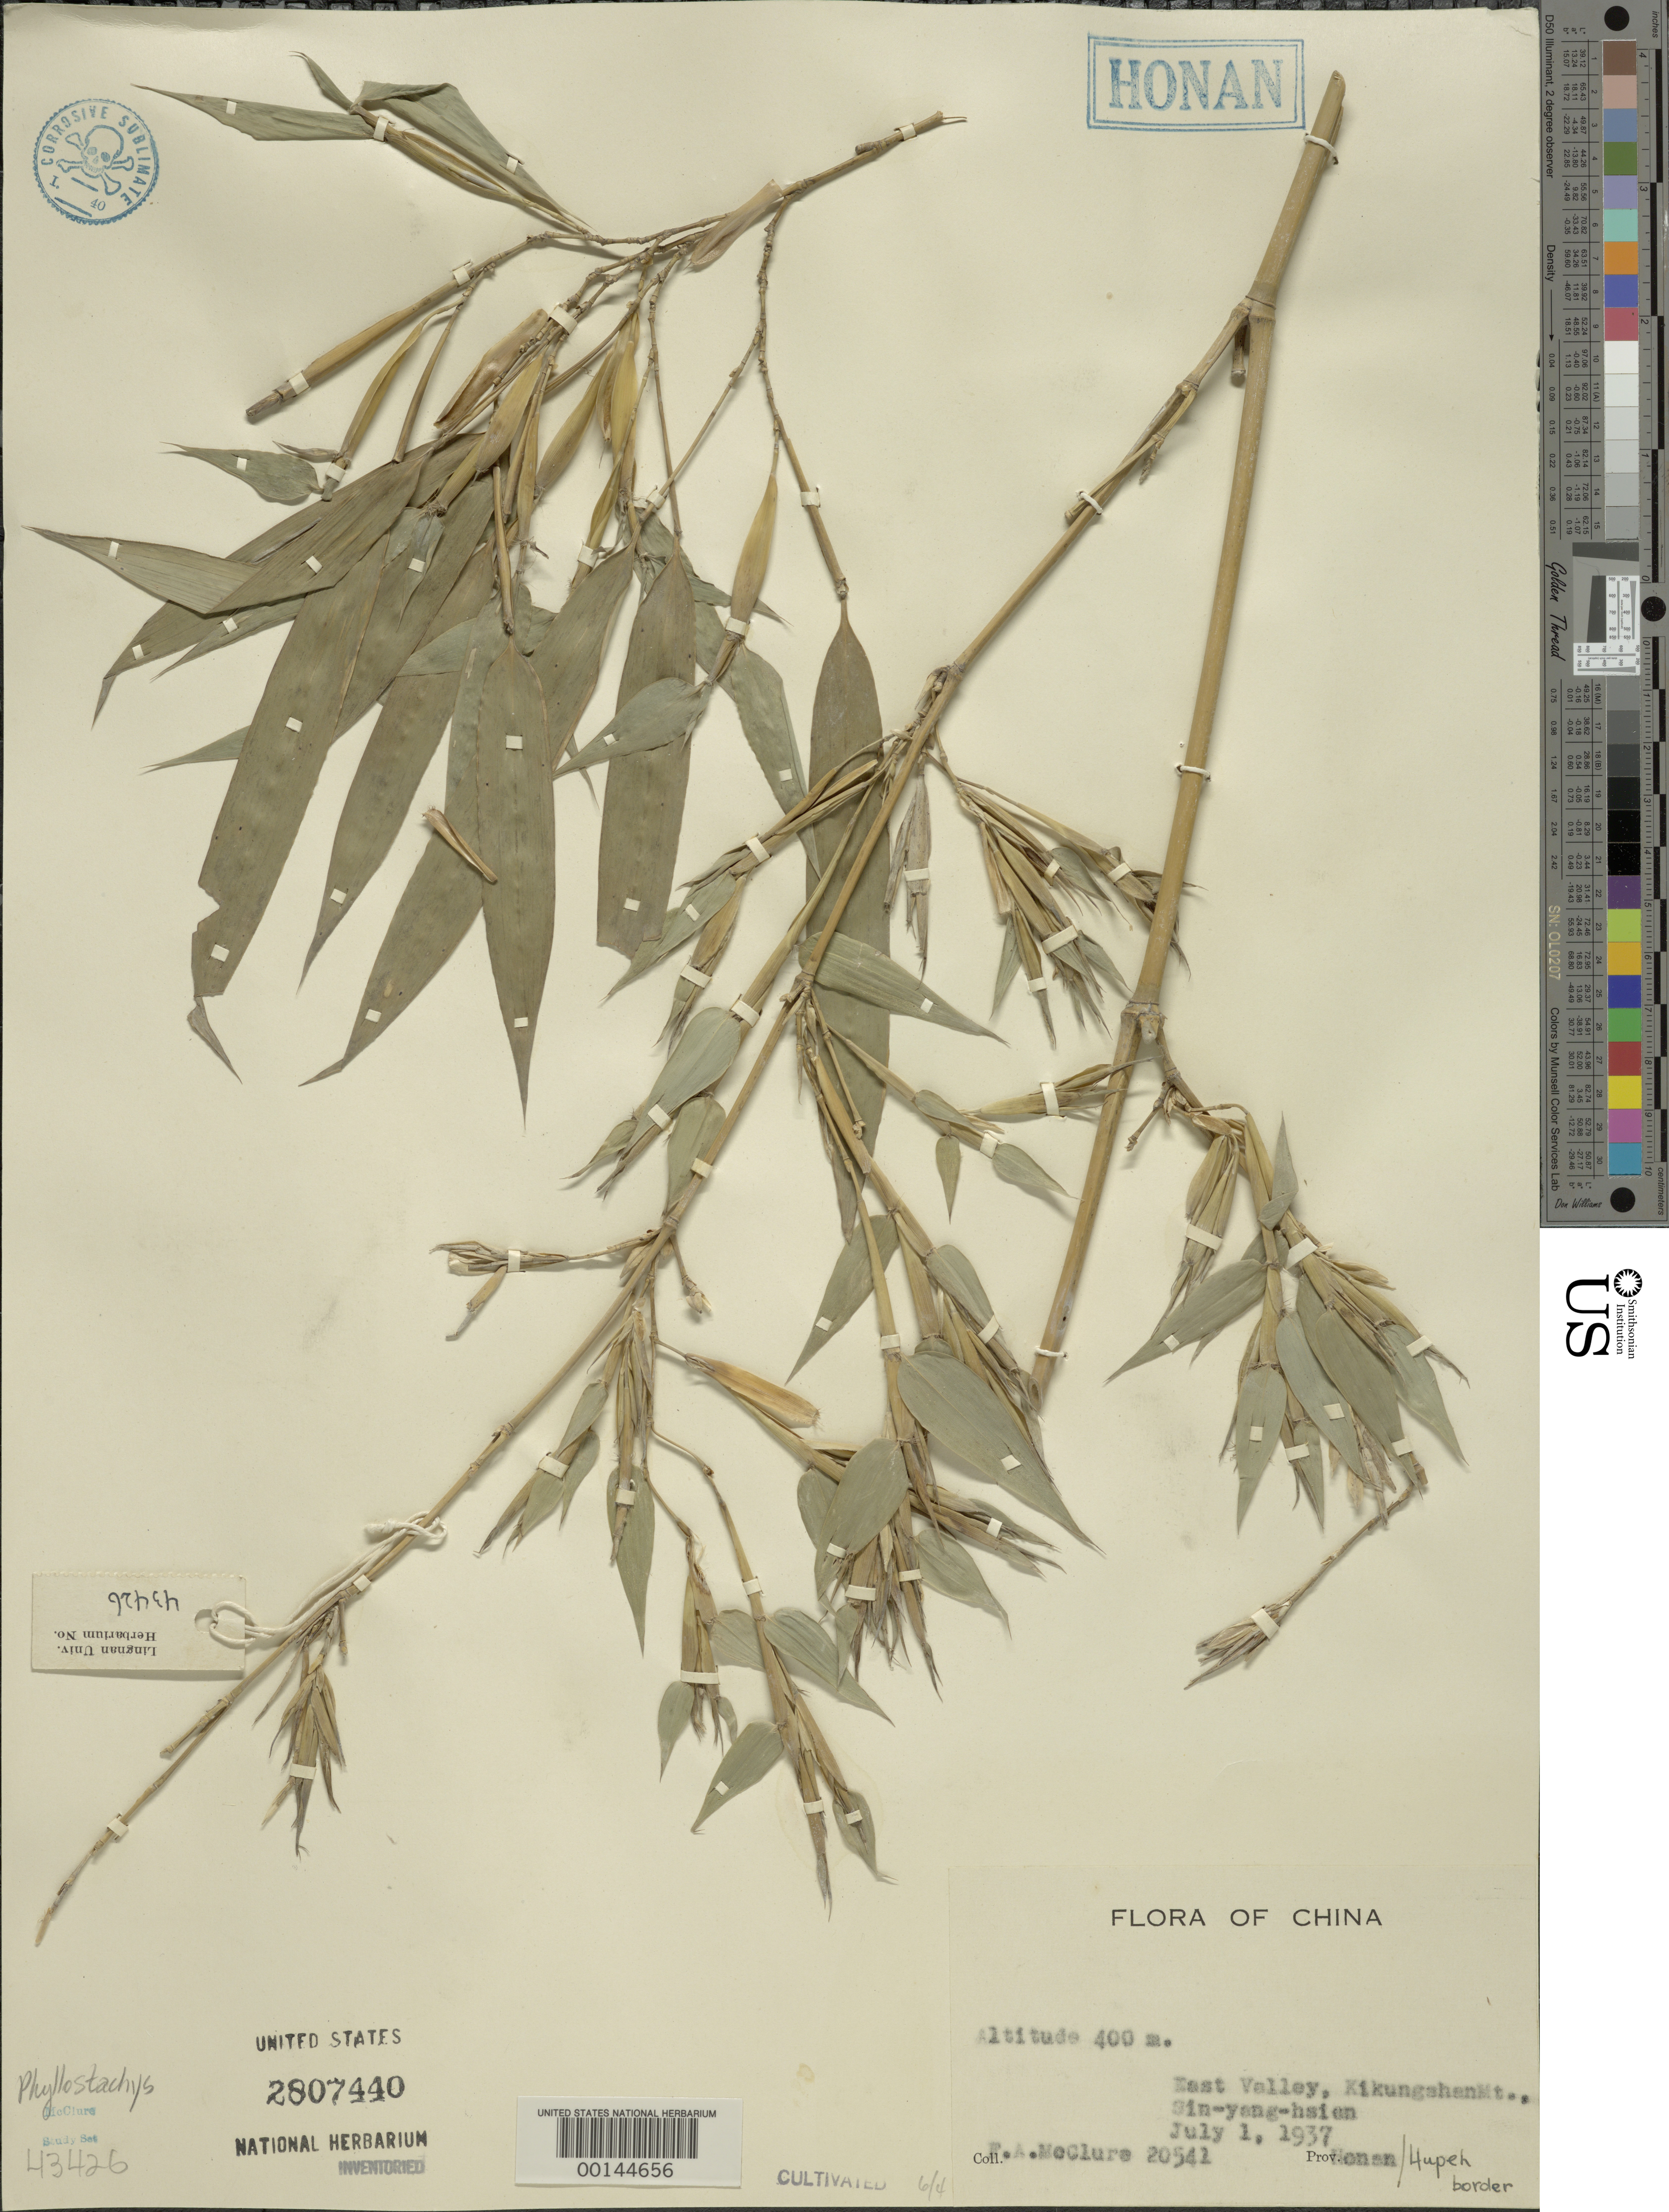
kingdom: Plantae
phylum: Tracheophyta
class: Liliopsida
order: Poales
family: Poaceae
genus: Phyllostachys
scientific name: Phyllostachys sp.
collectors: F. A. McClure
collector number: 20541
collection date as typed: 01 Jul 1937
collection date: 1937-07-01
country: China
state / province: Guangdong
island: Honam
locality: Sin-yang-hsien, kikungshan mt.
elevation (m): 400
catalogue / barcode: US 2807440